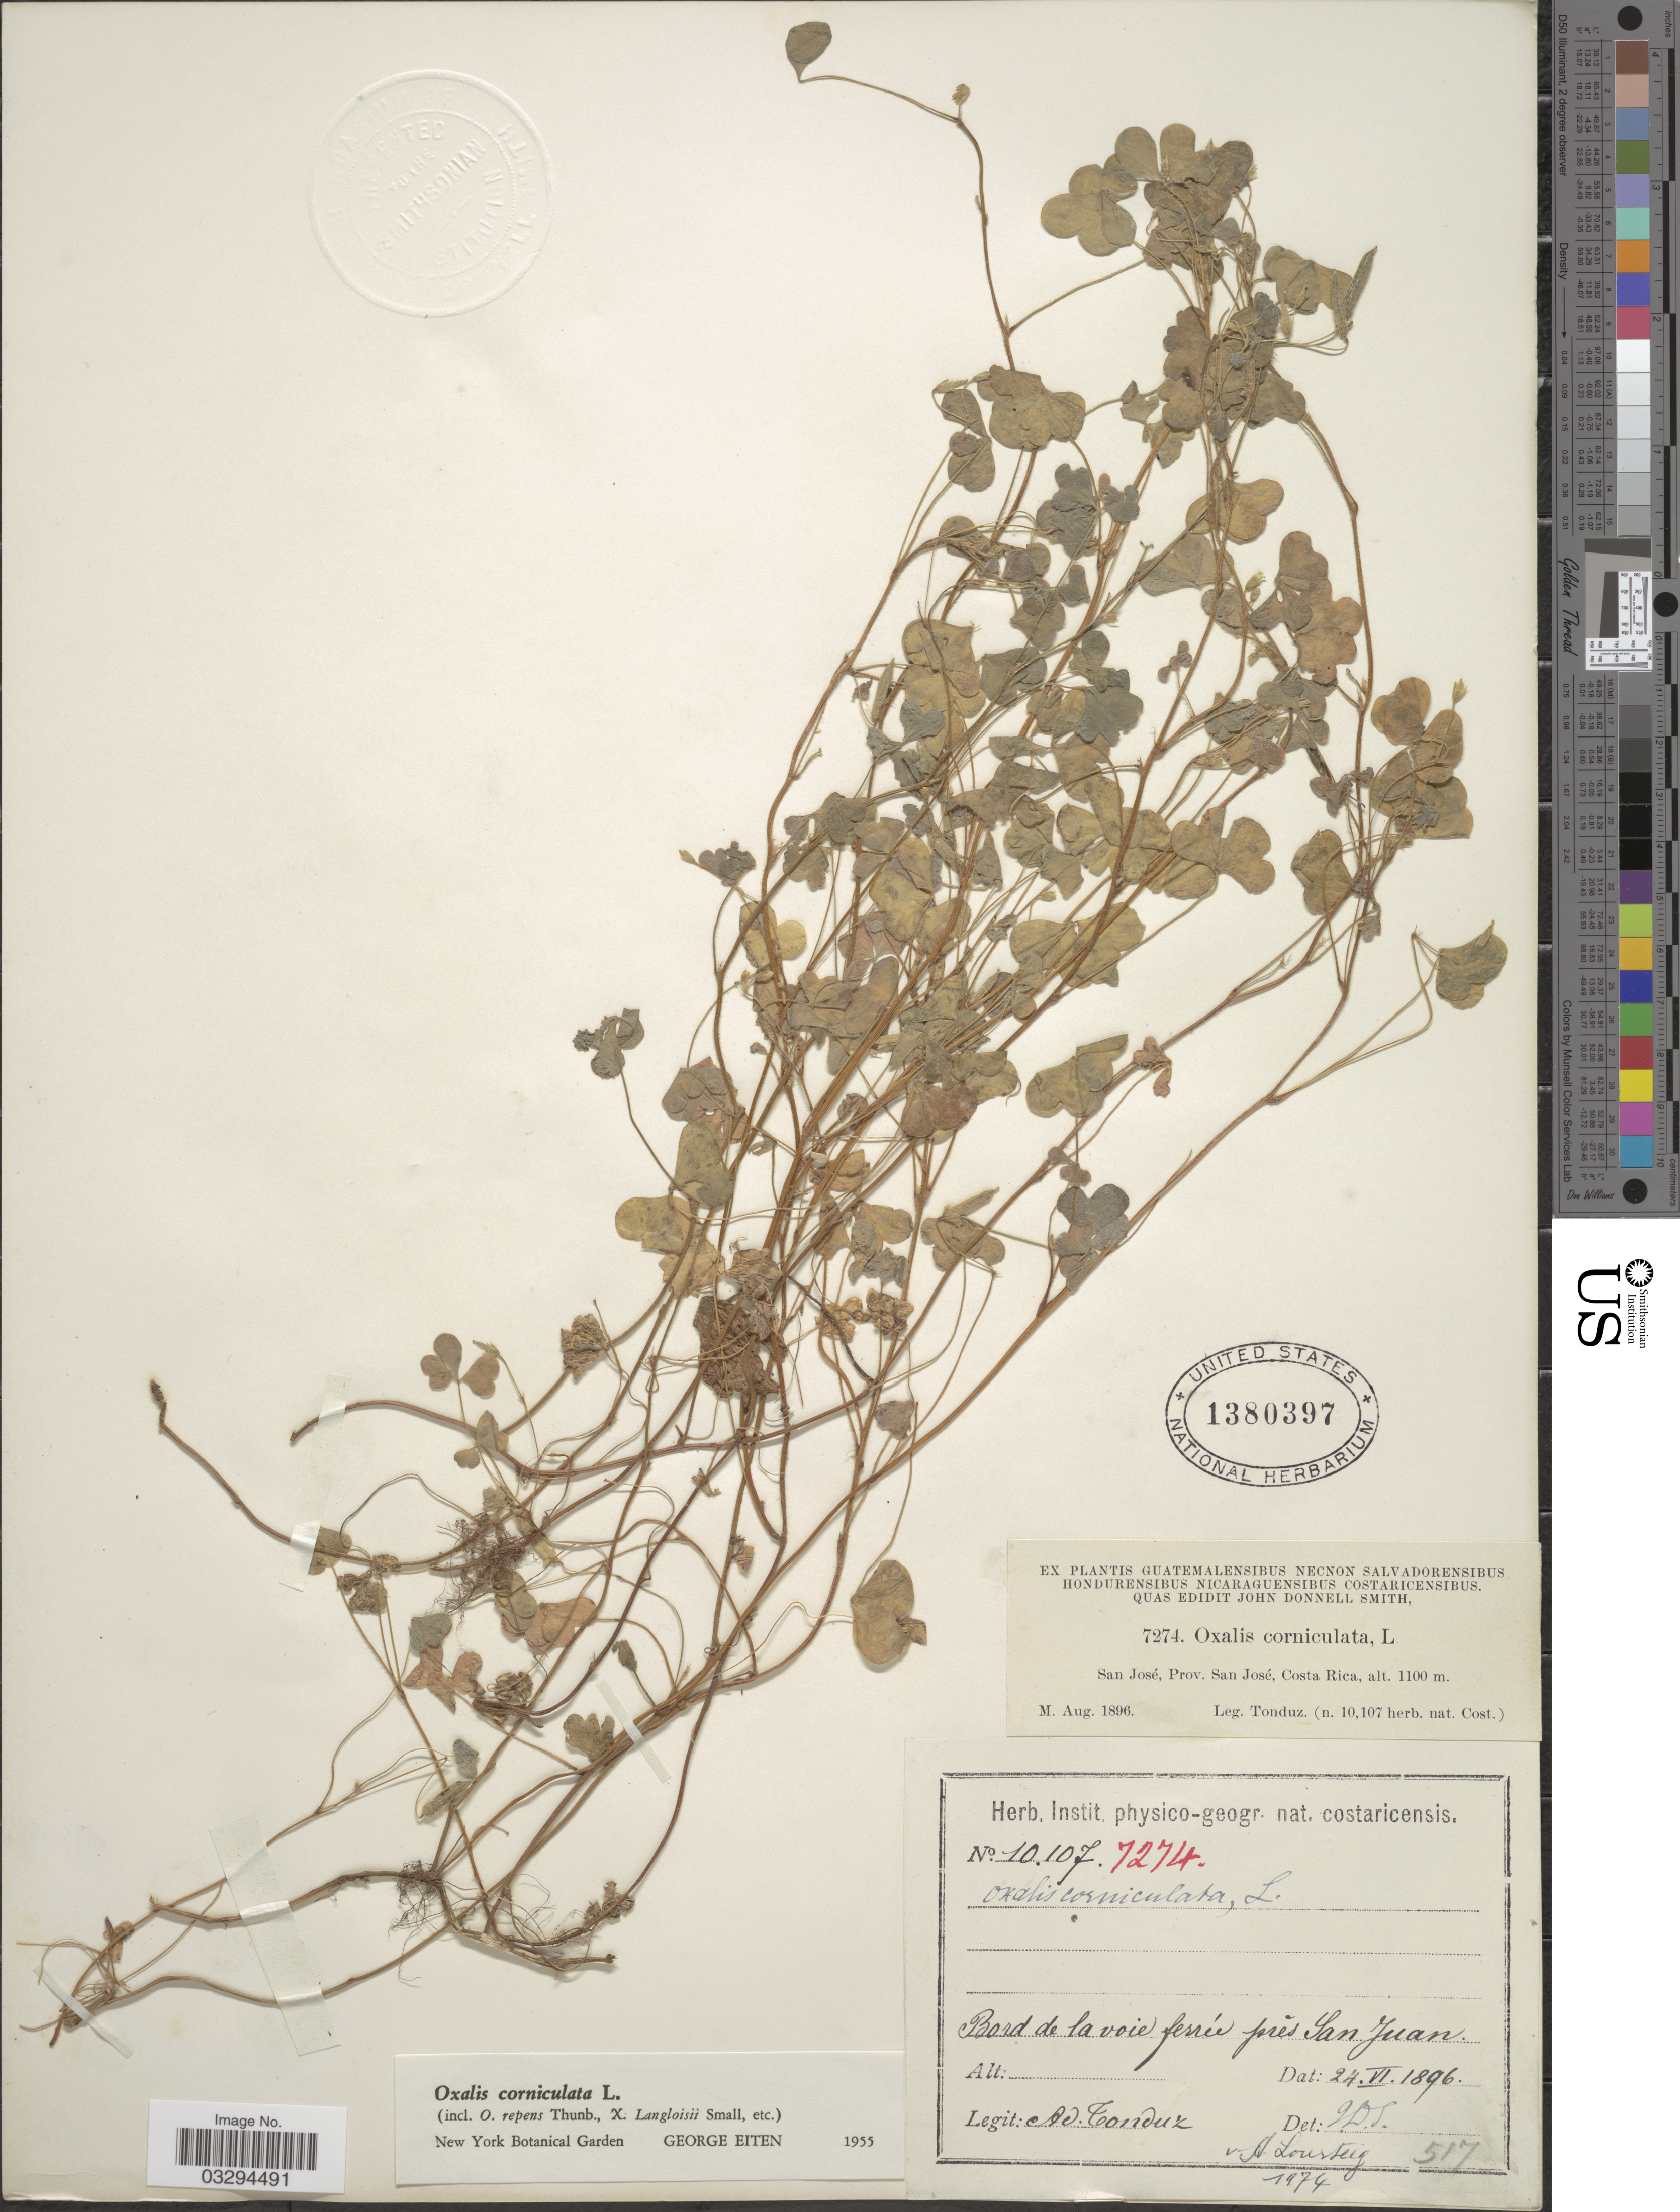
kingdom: Plantae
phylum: Tracheophyta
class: Magnoliopsida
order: Oxalidales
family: Oxalidaceae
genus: Oxalis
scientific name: Oxalis corniculata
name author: L.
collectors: A. Tonduz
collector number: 10107/7274?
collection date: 1896-06-24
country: Costa Rica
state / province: San José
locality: Bord de la voie ferrée près San Juan.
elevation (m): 1100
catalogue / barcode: US 1380397